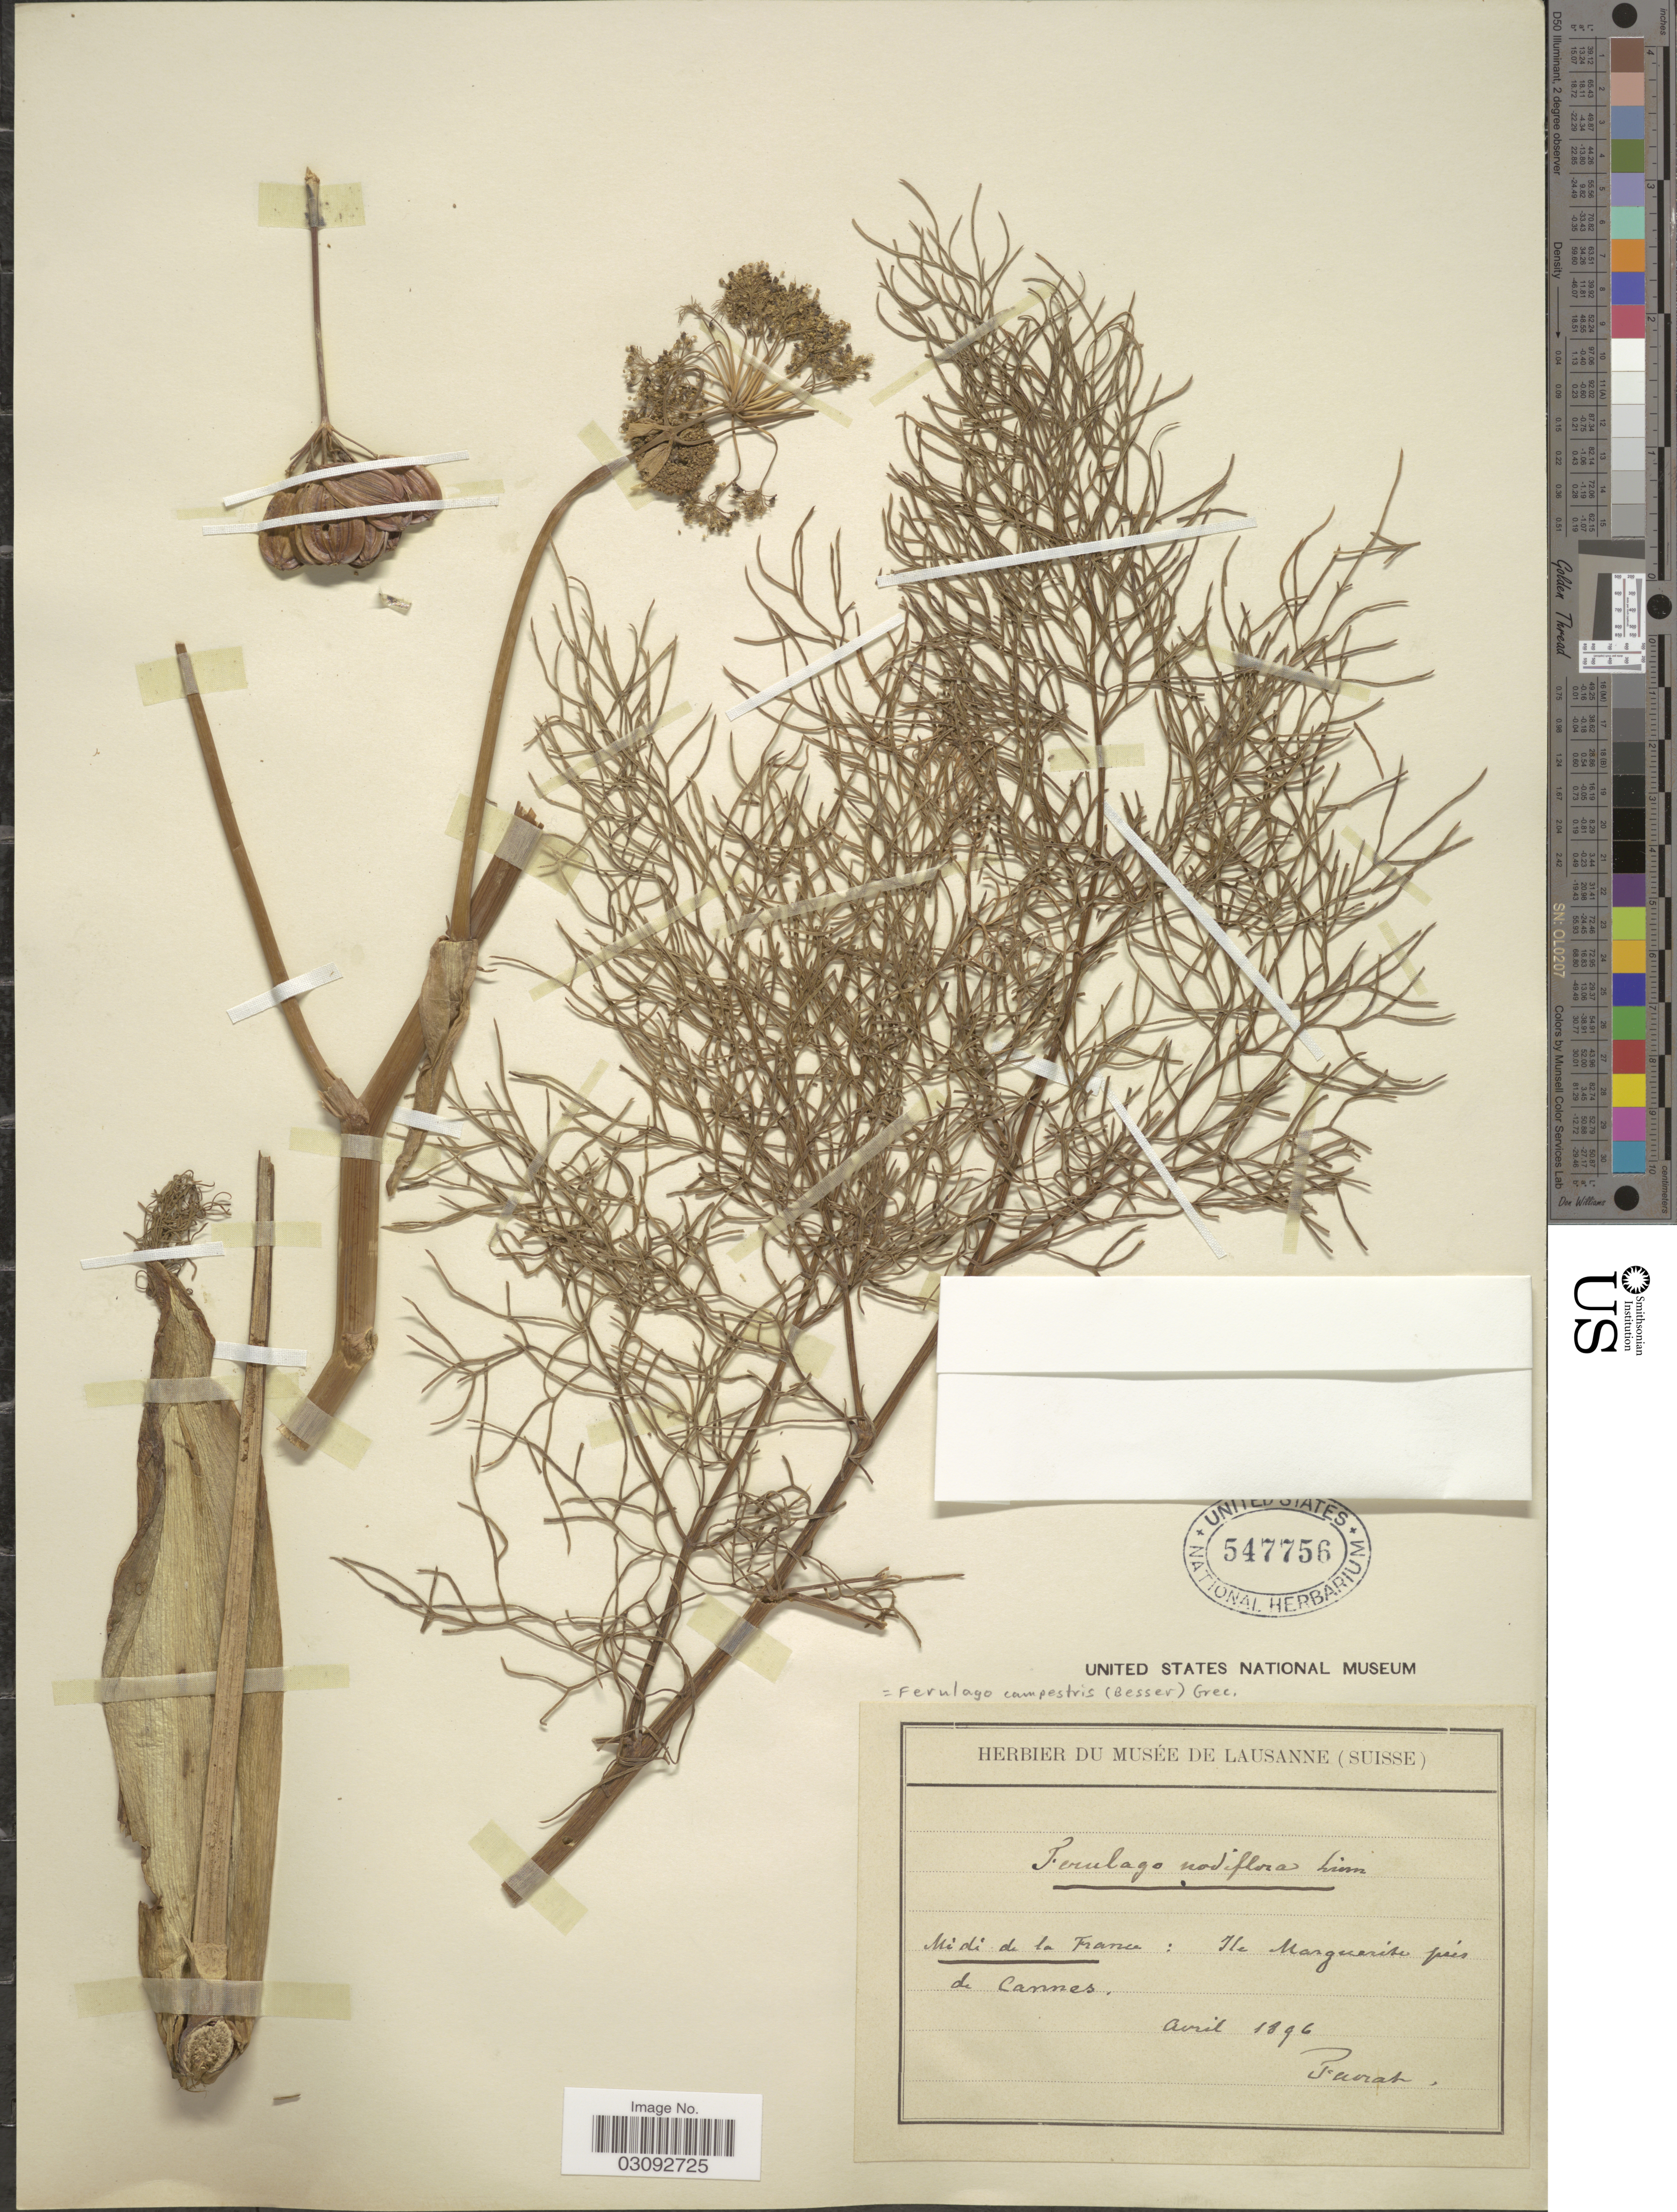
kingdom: Plantae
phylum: Tracheophyta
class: Magnoliopsida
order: Apiales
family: Apiaceae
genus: Ferulago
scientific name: Ferulago campestris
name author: (Besser) Grecescu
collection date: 1896-04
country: France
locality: Midi de la France: Ile Marguerite prés de Cannes.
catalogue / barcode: US 547756